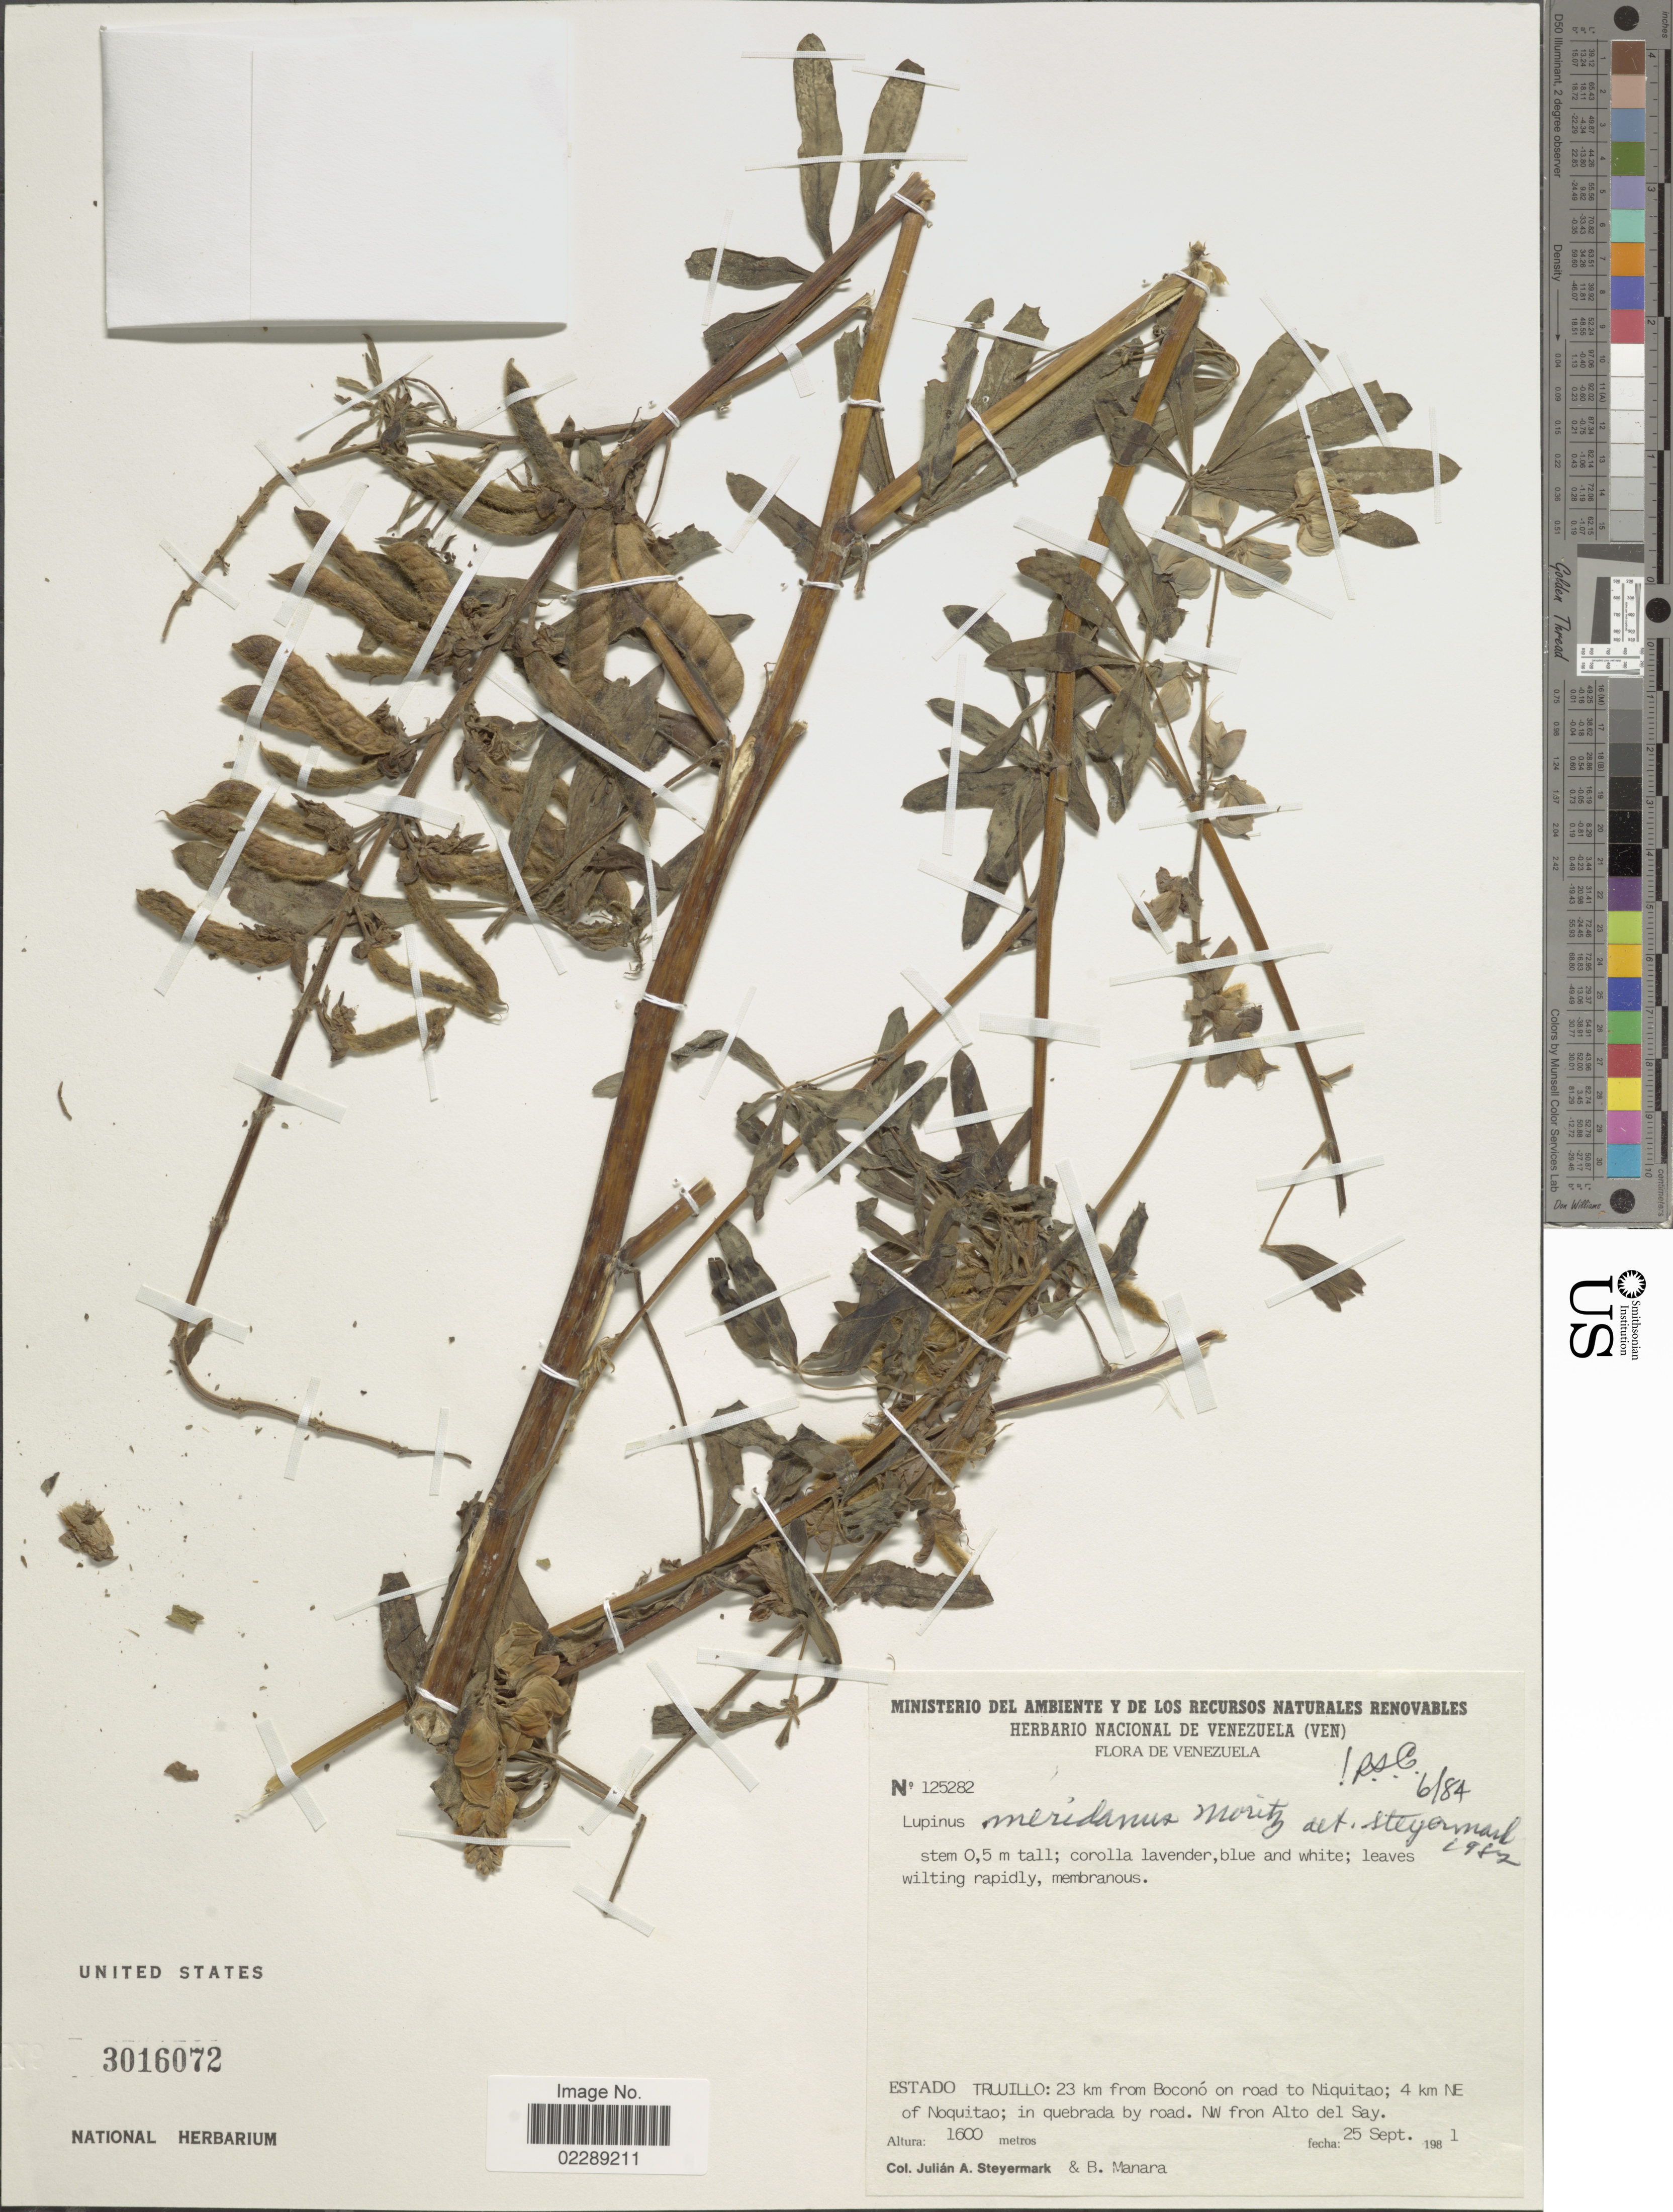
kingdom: Plantae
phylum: Tracheophyta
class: Magnoliopsida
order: Fabales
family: Fabaceae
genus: Lupinus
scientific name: Lupinus meridanus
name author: Moritz ex C.P. Sm.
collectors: J. Steyermark & B. Manara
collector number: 125282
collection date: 1981-09-25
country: Venezuela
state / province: Trujillo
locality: Estado Trujillo: 23 km from Boconó on road to Niquitao; 4 km NE of Noquitao; in quebrada by road. NW from Alto del Say.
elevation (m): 1600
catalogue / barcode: US 3016072